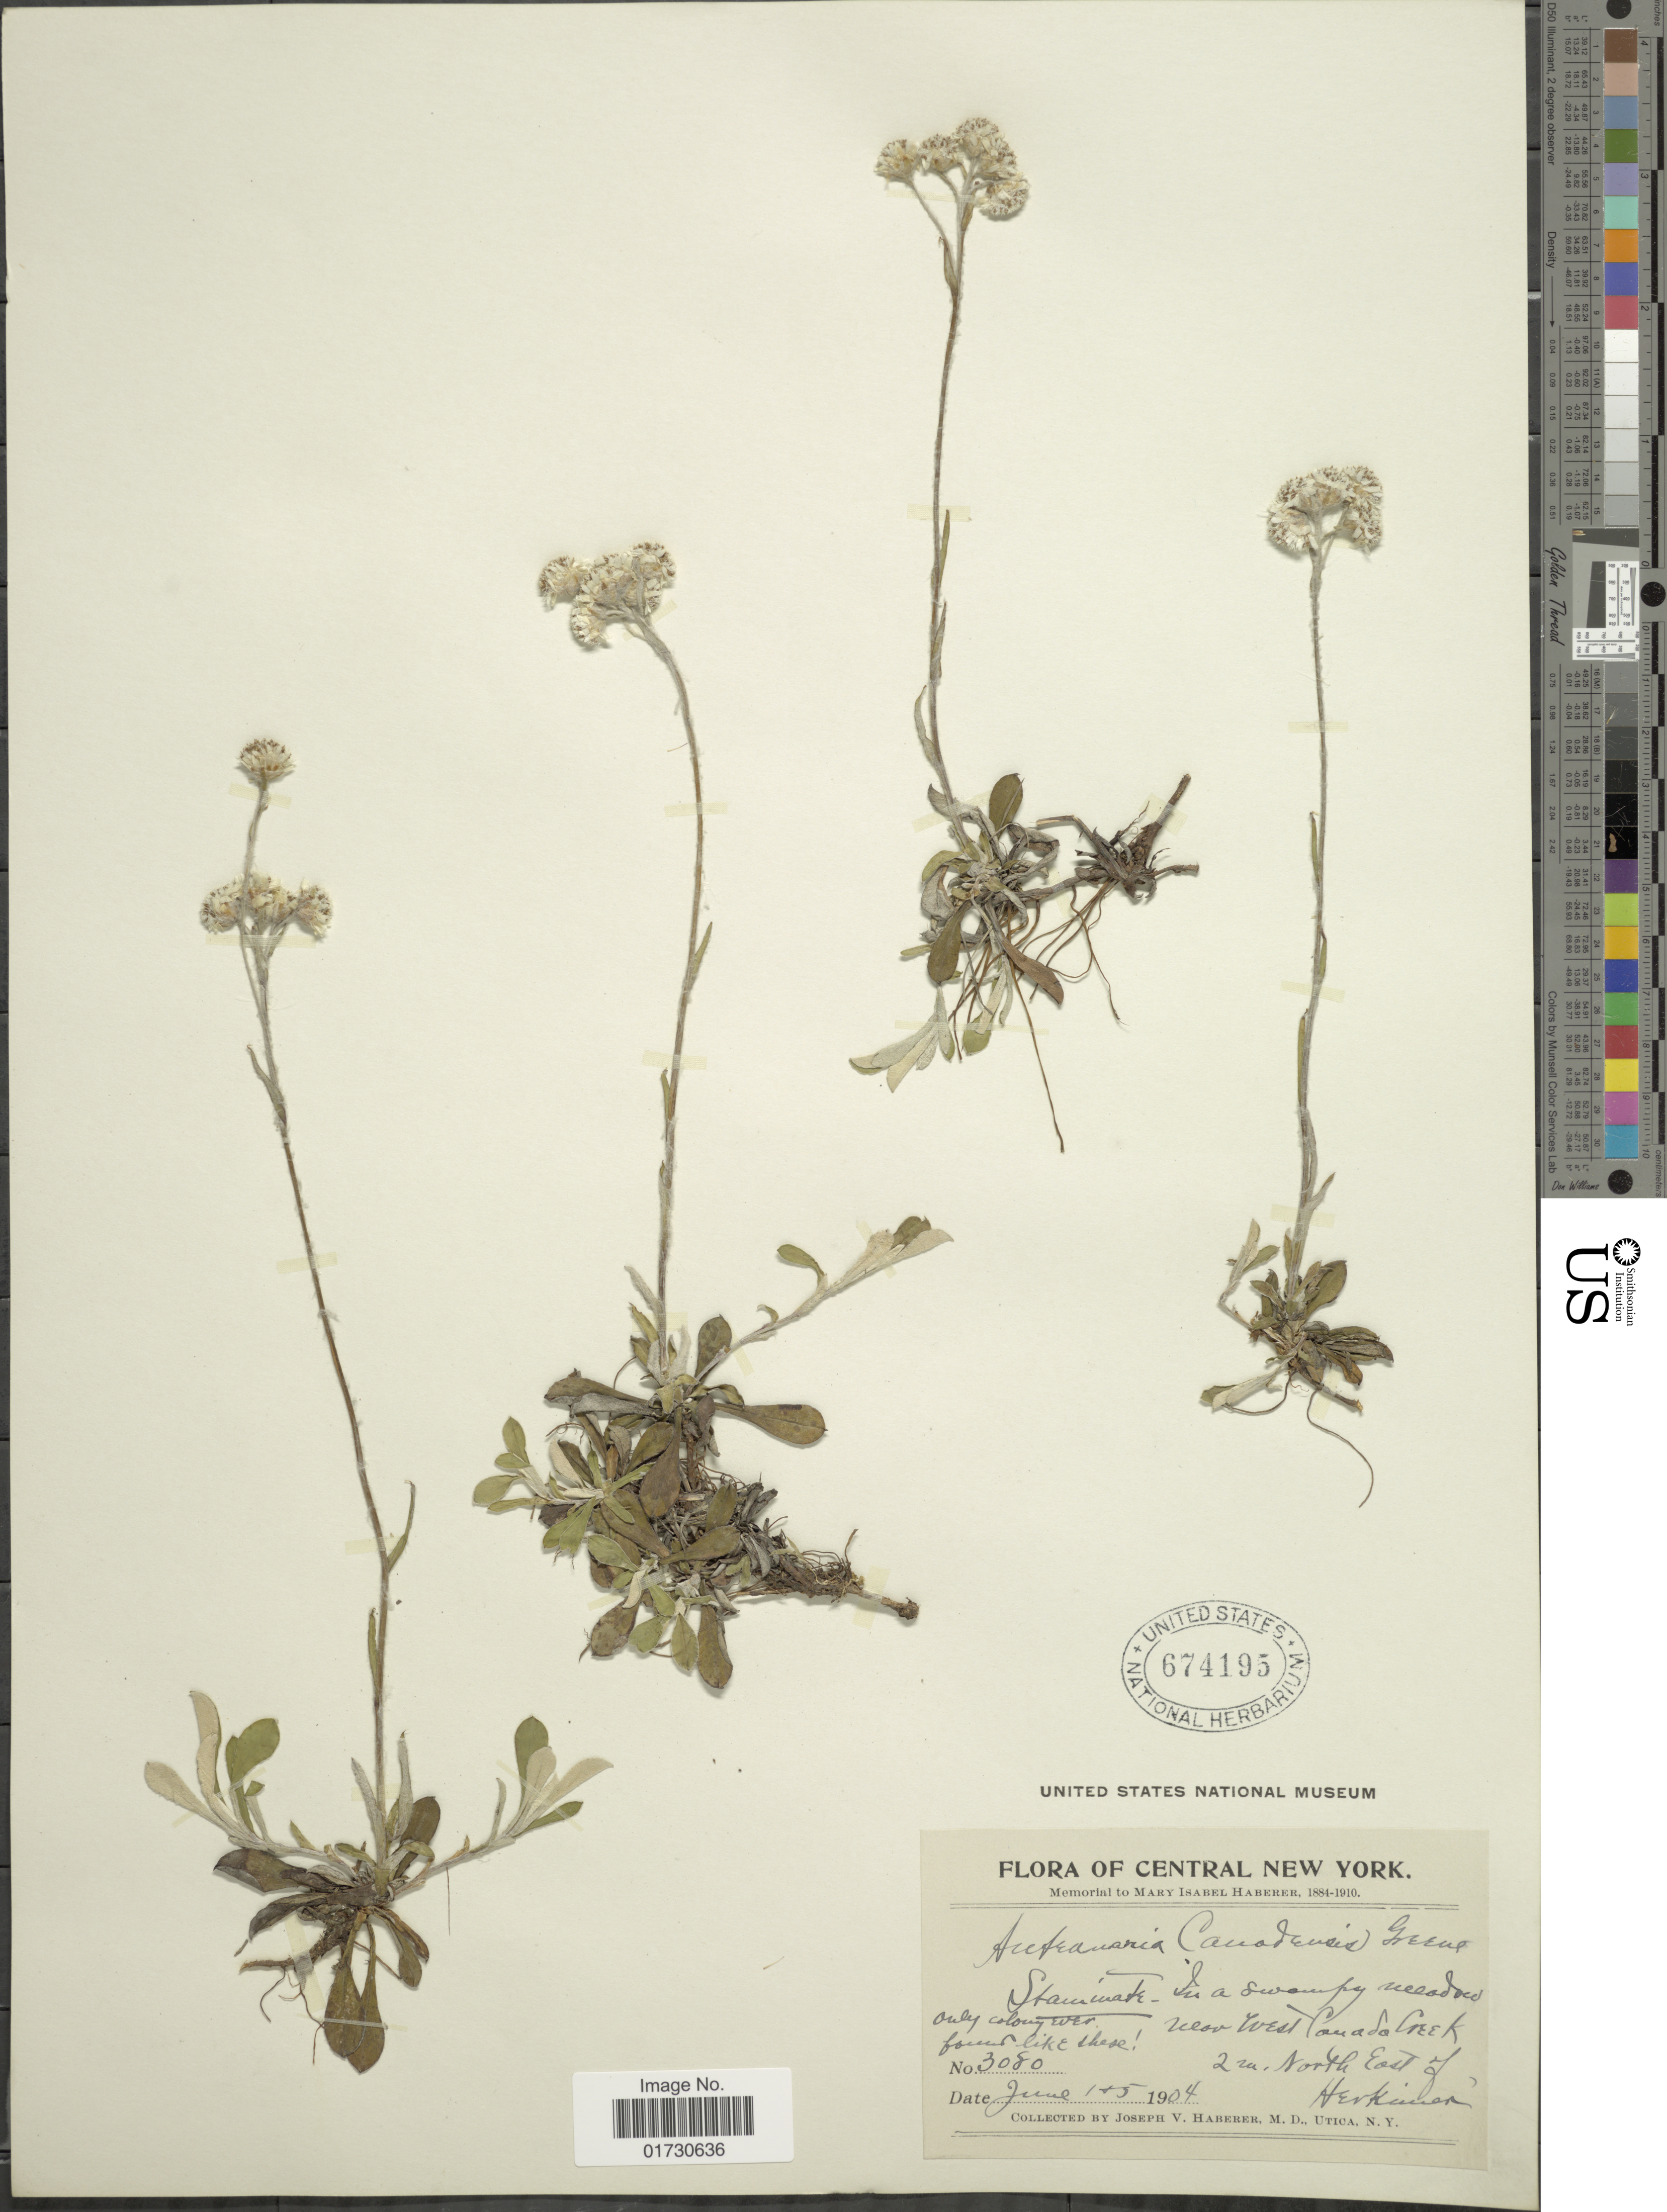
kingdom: Plantae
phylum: Tracheophyta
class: Magnoliopsida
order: Asterales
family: Asteraceae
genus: Antennaria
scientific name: Antennaria canadensis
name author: Greene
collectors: J. V. Haberer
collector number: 3080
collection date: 1904-06-01/1904-06-05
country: United States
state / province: New York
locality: Central New York, Near west Canada Creek, 2 m. north East of Herkimer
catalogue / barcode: US 674195